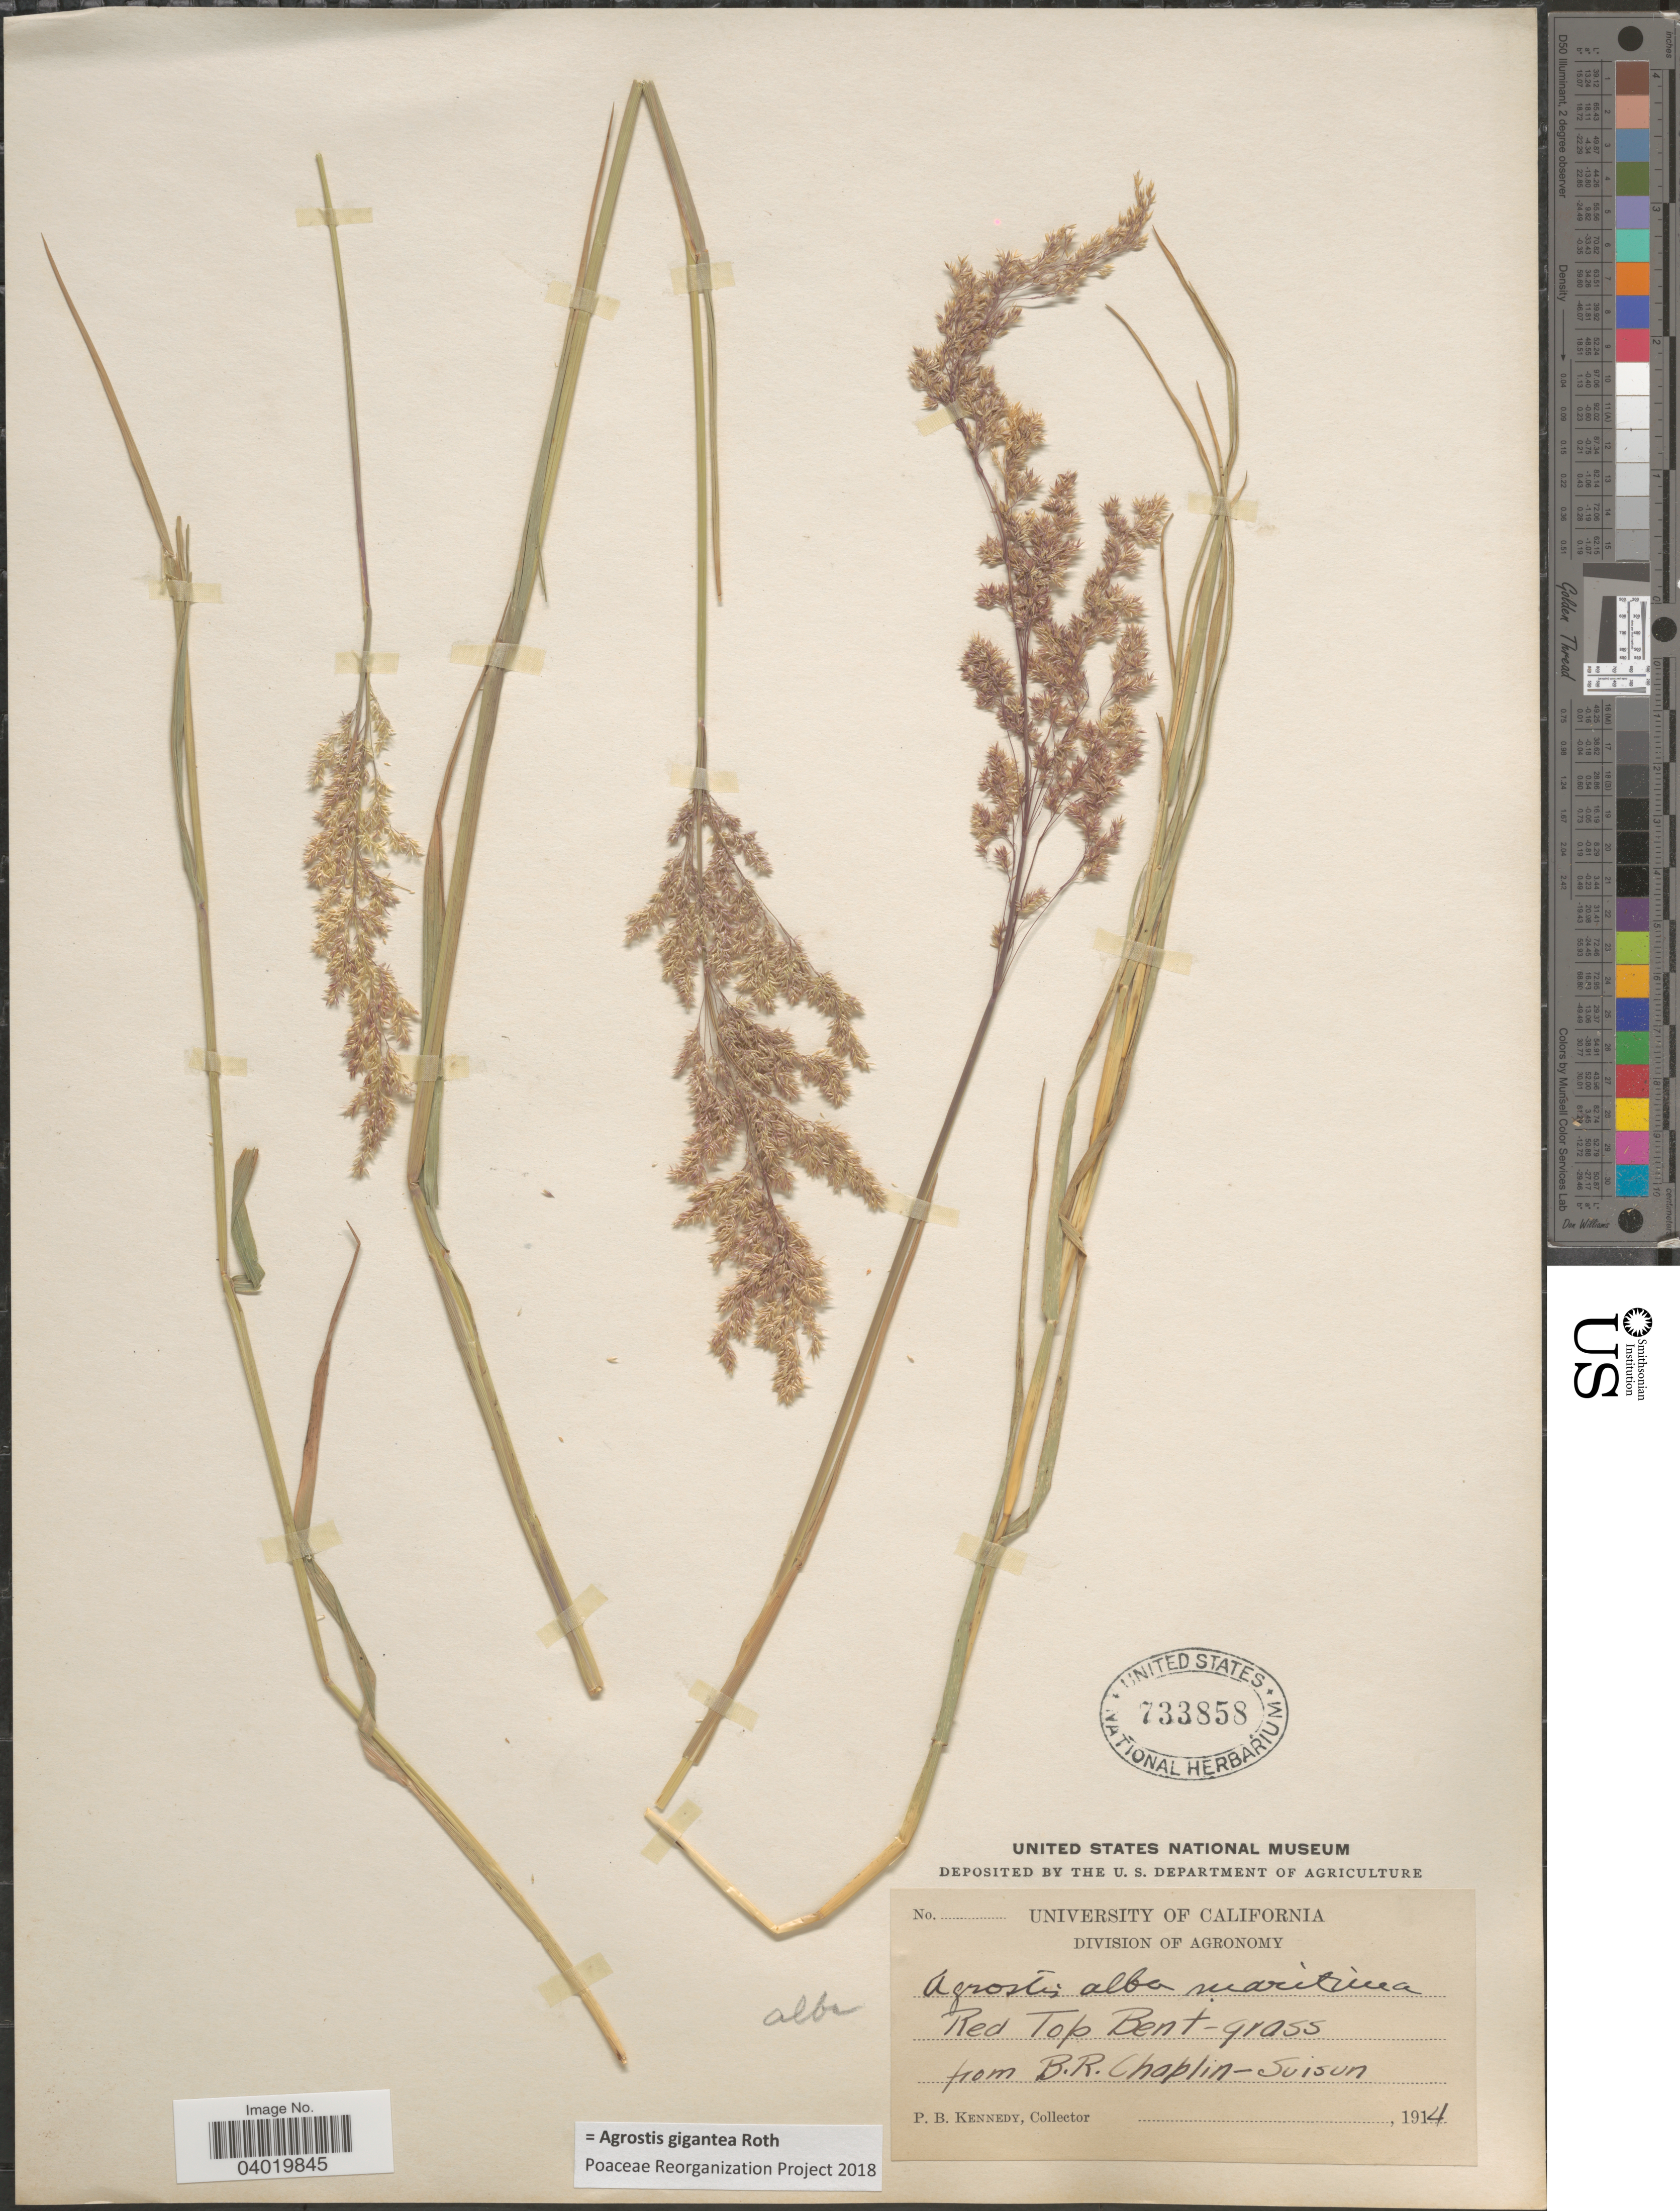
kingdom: Plantae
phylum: Tracheophyta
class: Liliopsida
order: Poales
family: Poaceae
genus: Agrostis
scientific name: Agrostis gigantea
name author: Roth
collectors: P. B. Kennedy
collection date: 1914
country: United States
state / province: California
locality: Red Top Bent-grass from B.R. Chaplin-Suisun.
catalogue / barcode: US 733858